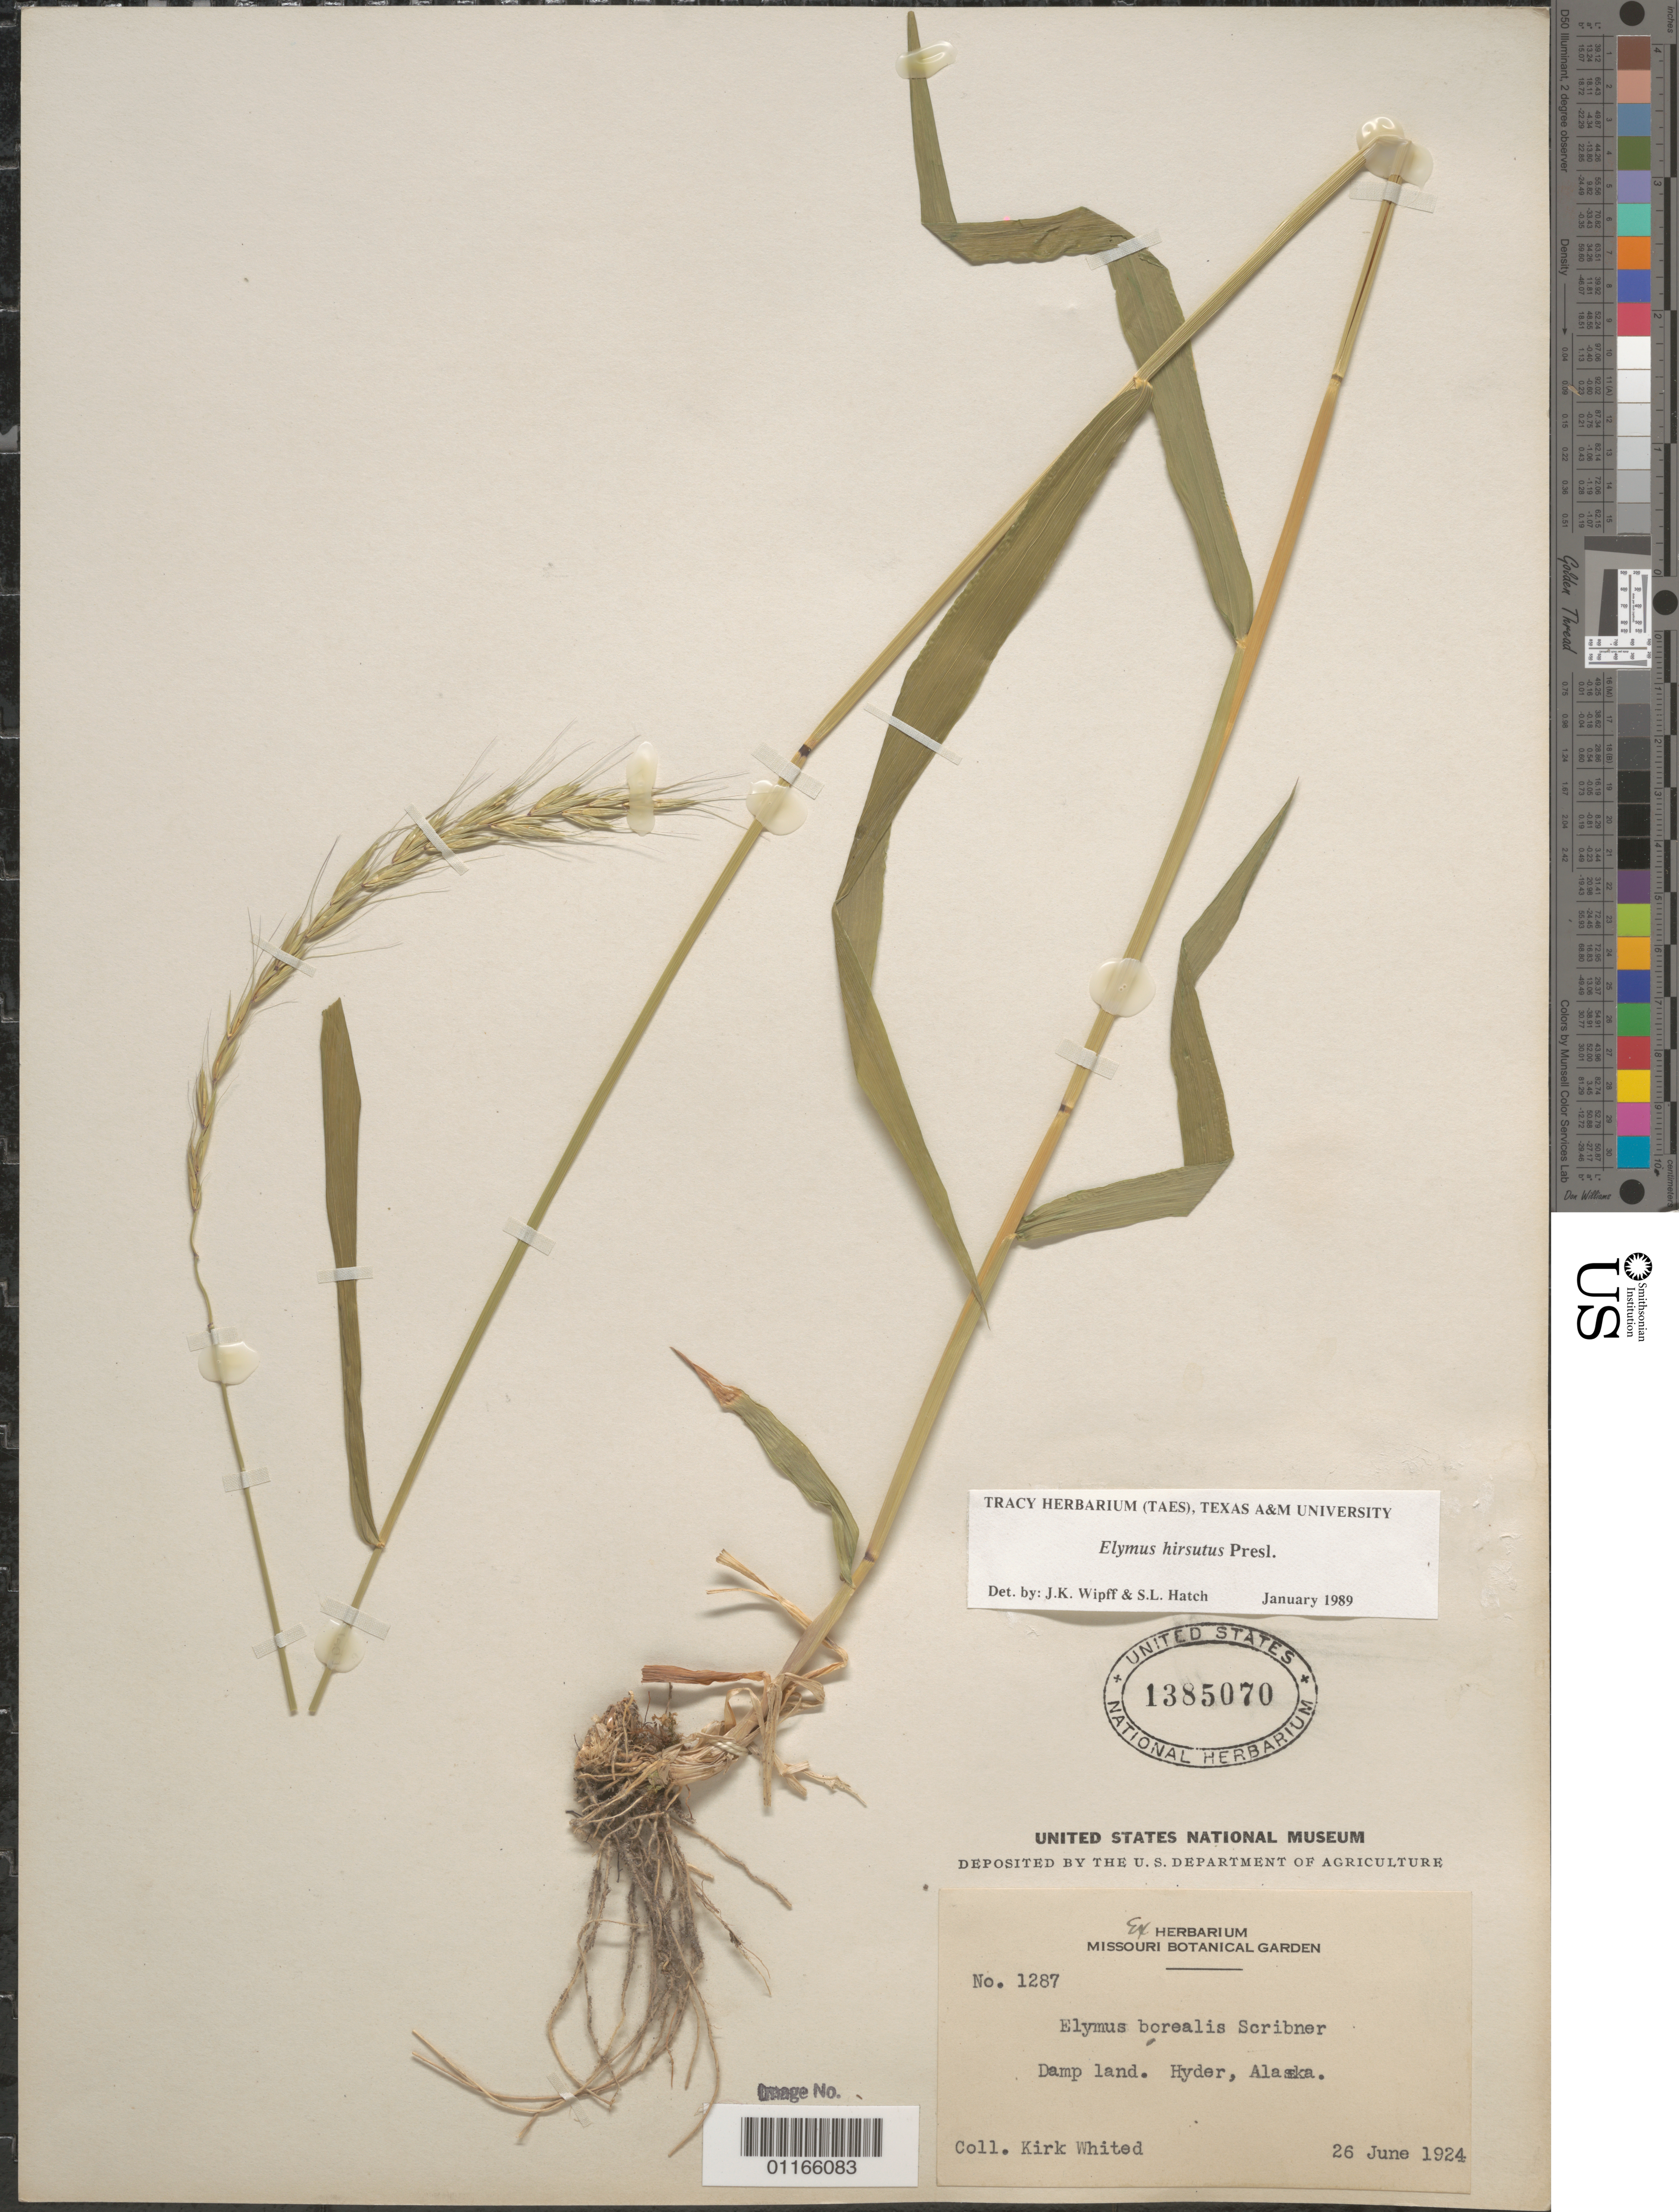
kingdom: Plantae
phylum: Tracheophyta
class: Liliopsida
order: Poales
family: Poaceae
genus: Elymus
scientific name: Elymus hirsutus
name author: J. Presl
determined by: Wipff, J. K.; Hatch, S. L.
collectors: K. Whited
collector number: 1287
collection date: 1924-06-26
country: United States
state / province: Alaska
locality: Hyder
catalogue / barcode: US 1385070